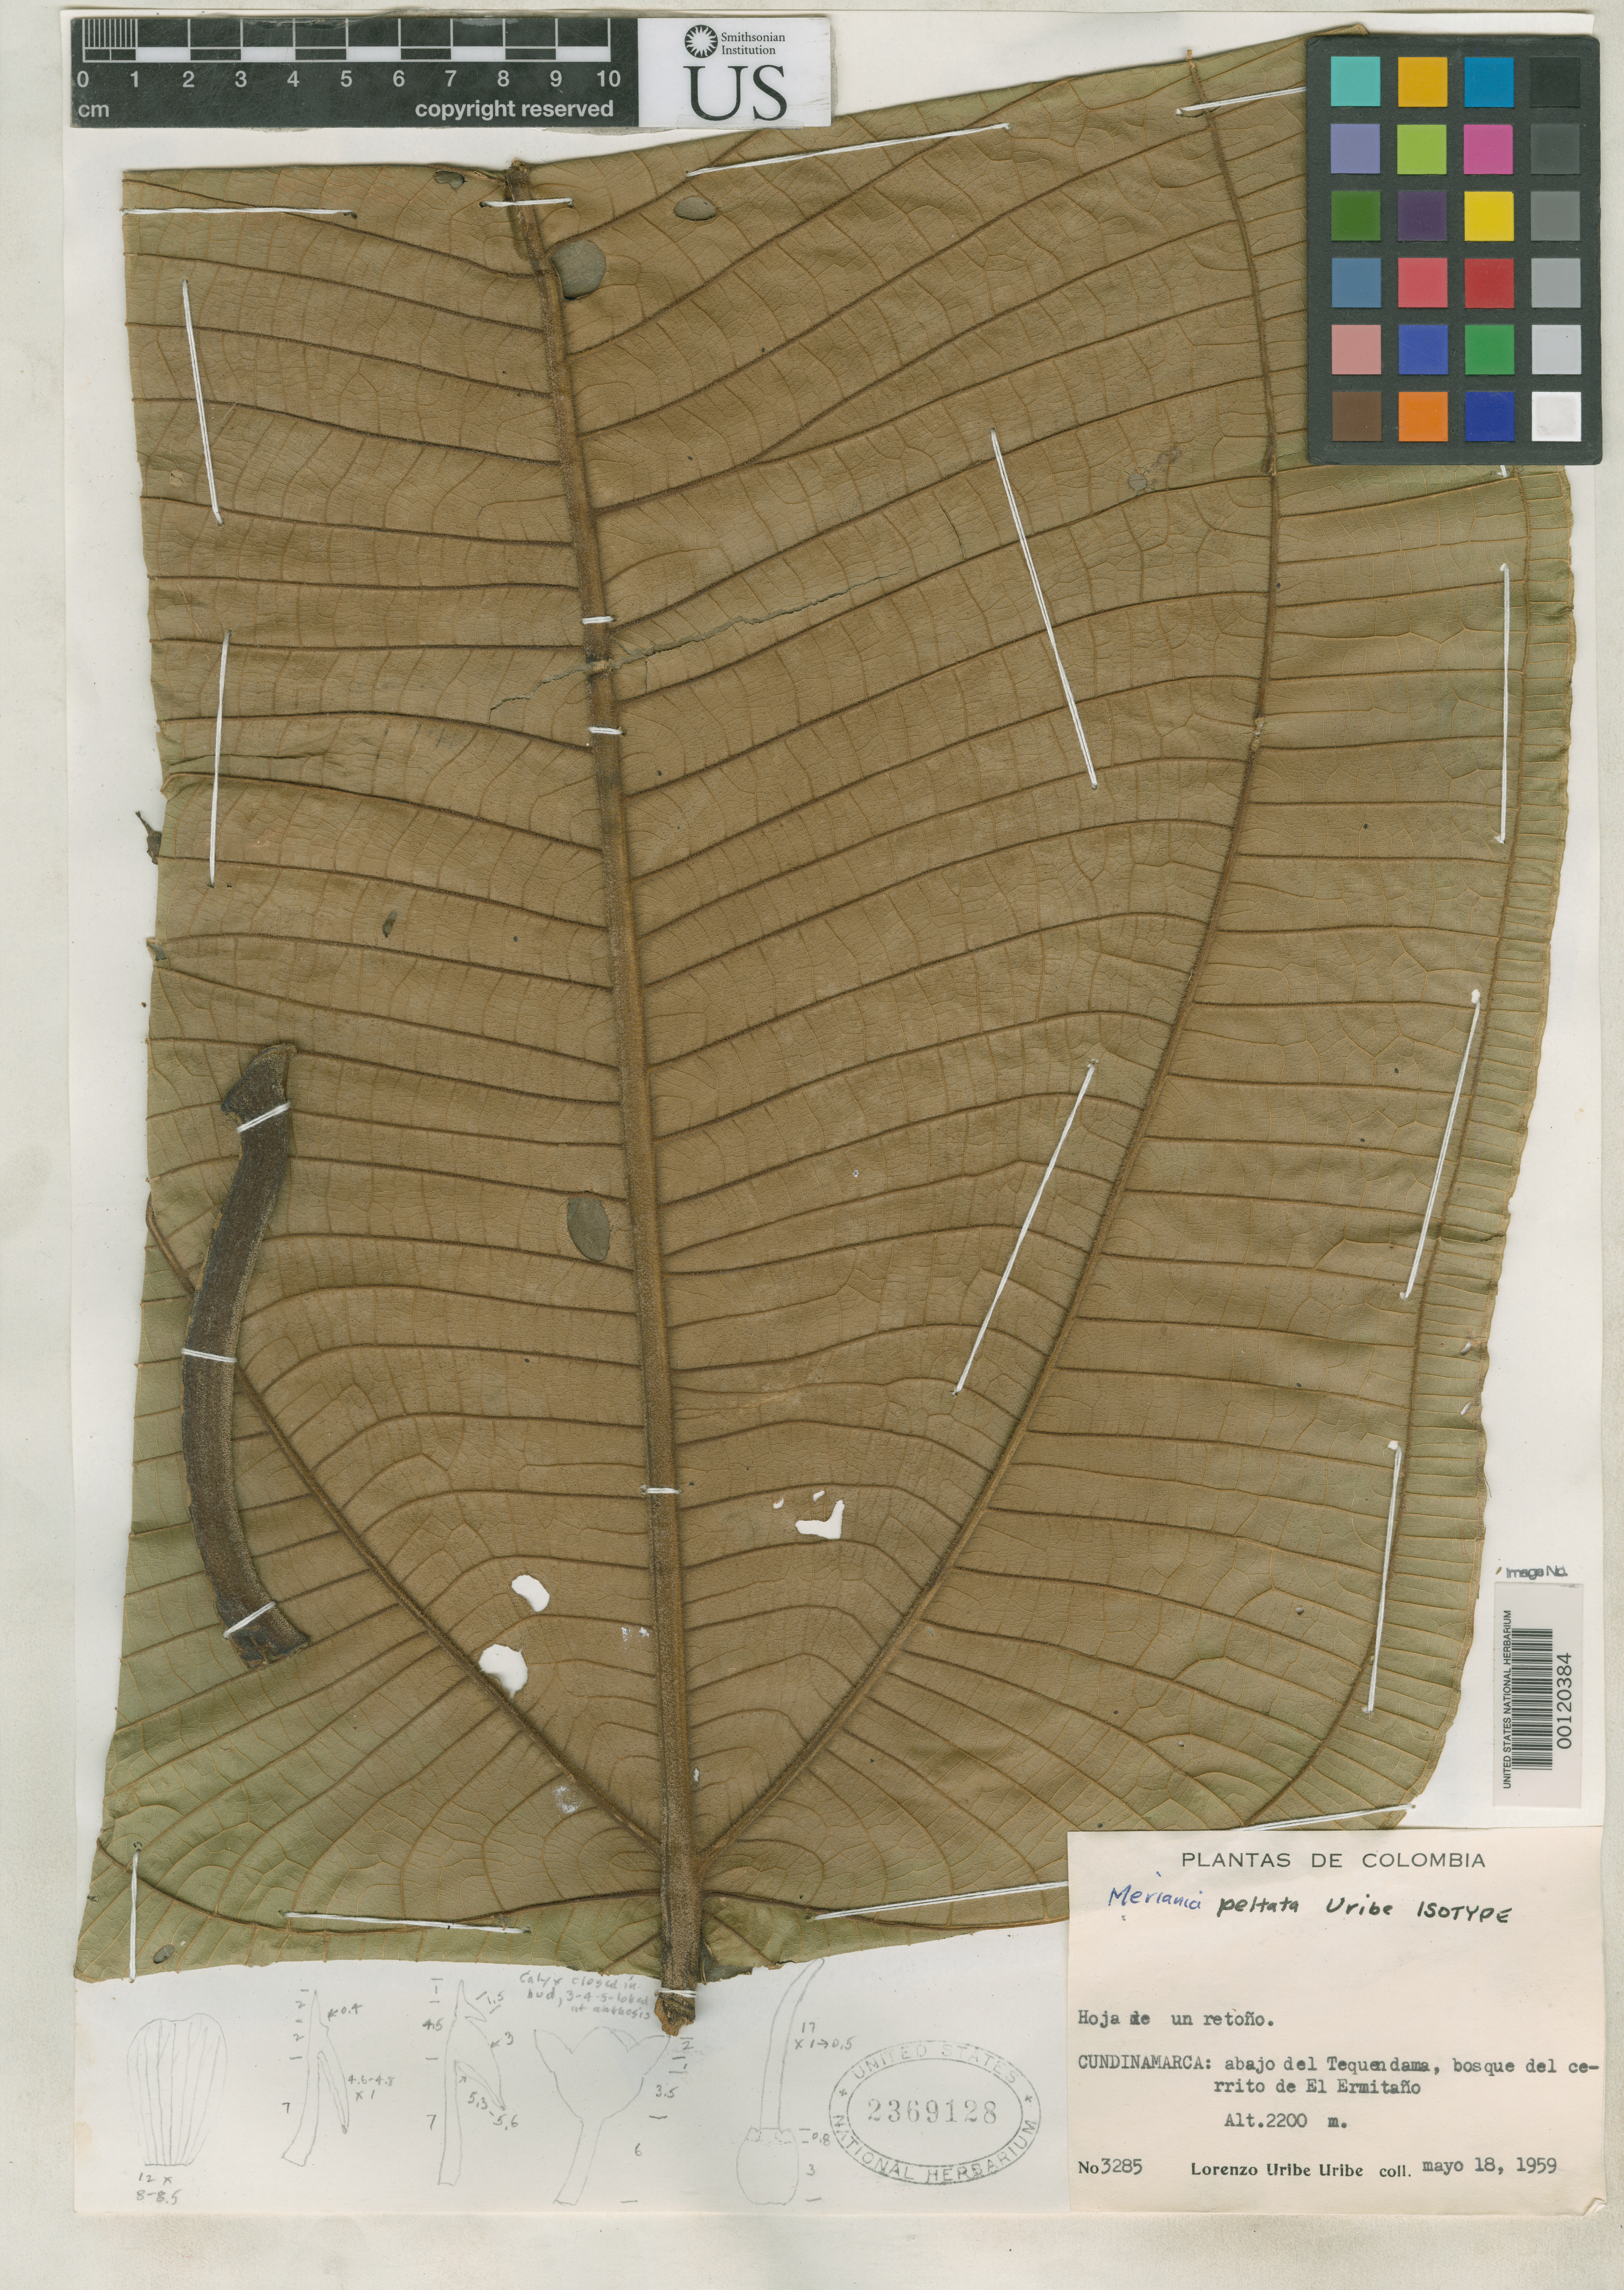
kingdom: Plantae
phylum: Tracheophyta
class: Magnoliopsida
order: Myrtales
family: Melastomataceae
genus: Meriania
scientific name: Meriania peltata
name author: L. Uribe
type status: Isotype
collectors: L. Uribe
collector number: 3285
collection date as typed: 18 May 1959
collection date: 1959-05-18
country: Colombia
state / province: Cundinamarca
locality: Tequendama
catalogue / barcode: US 2369128